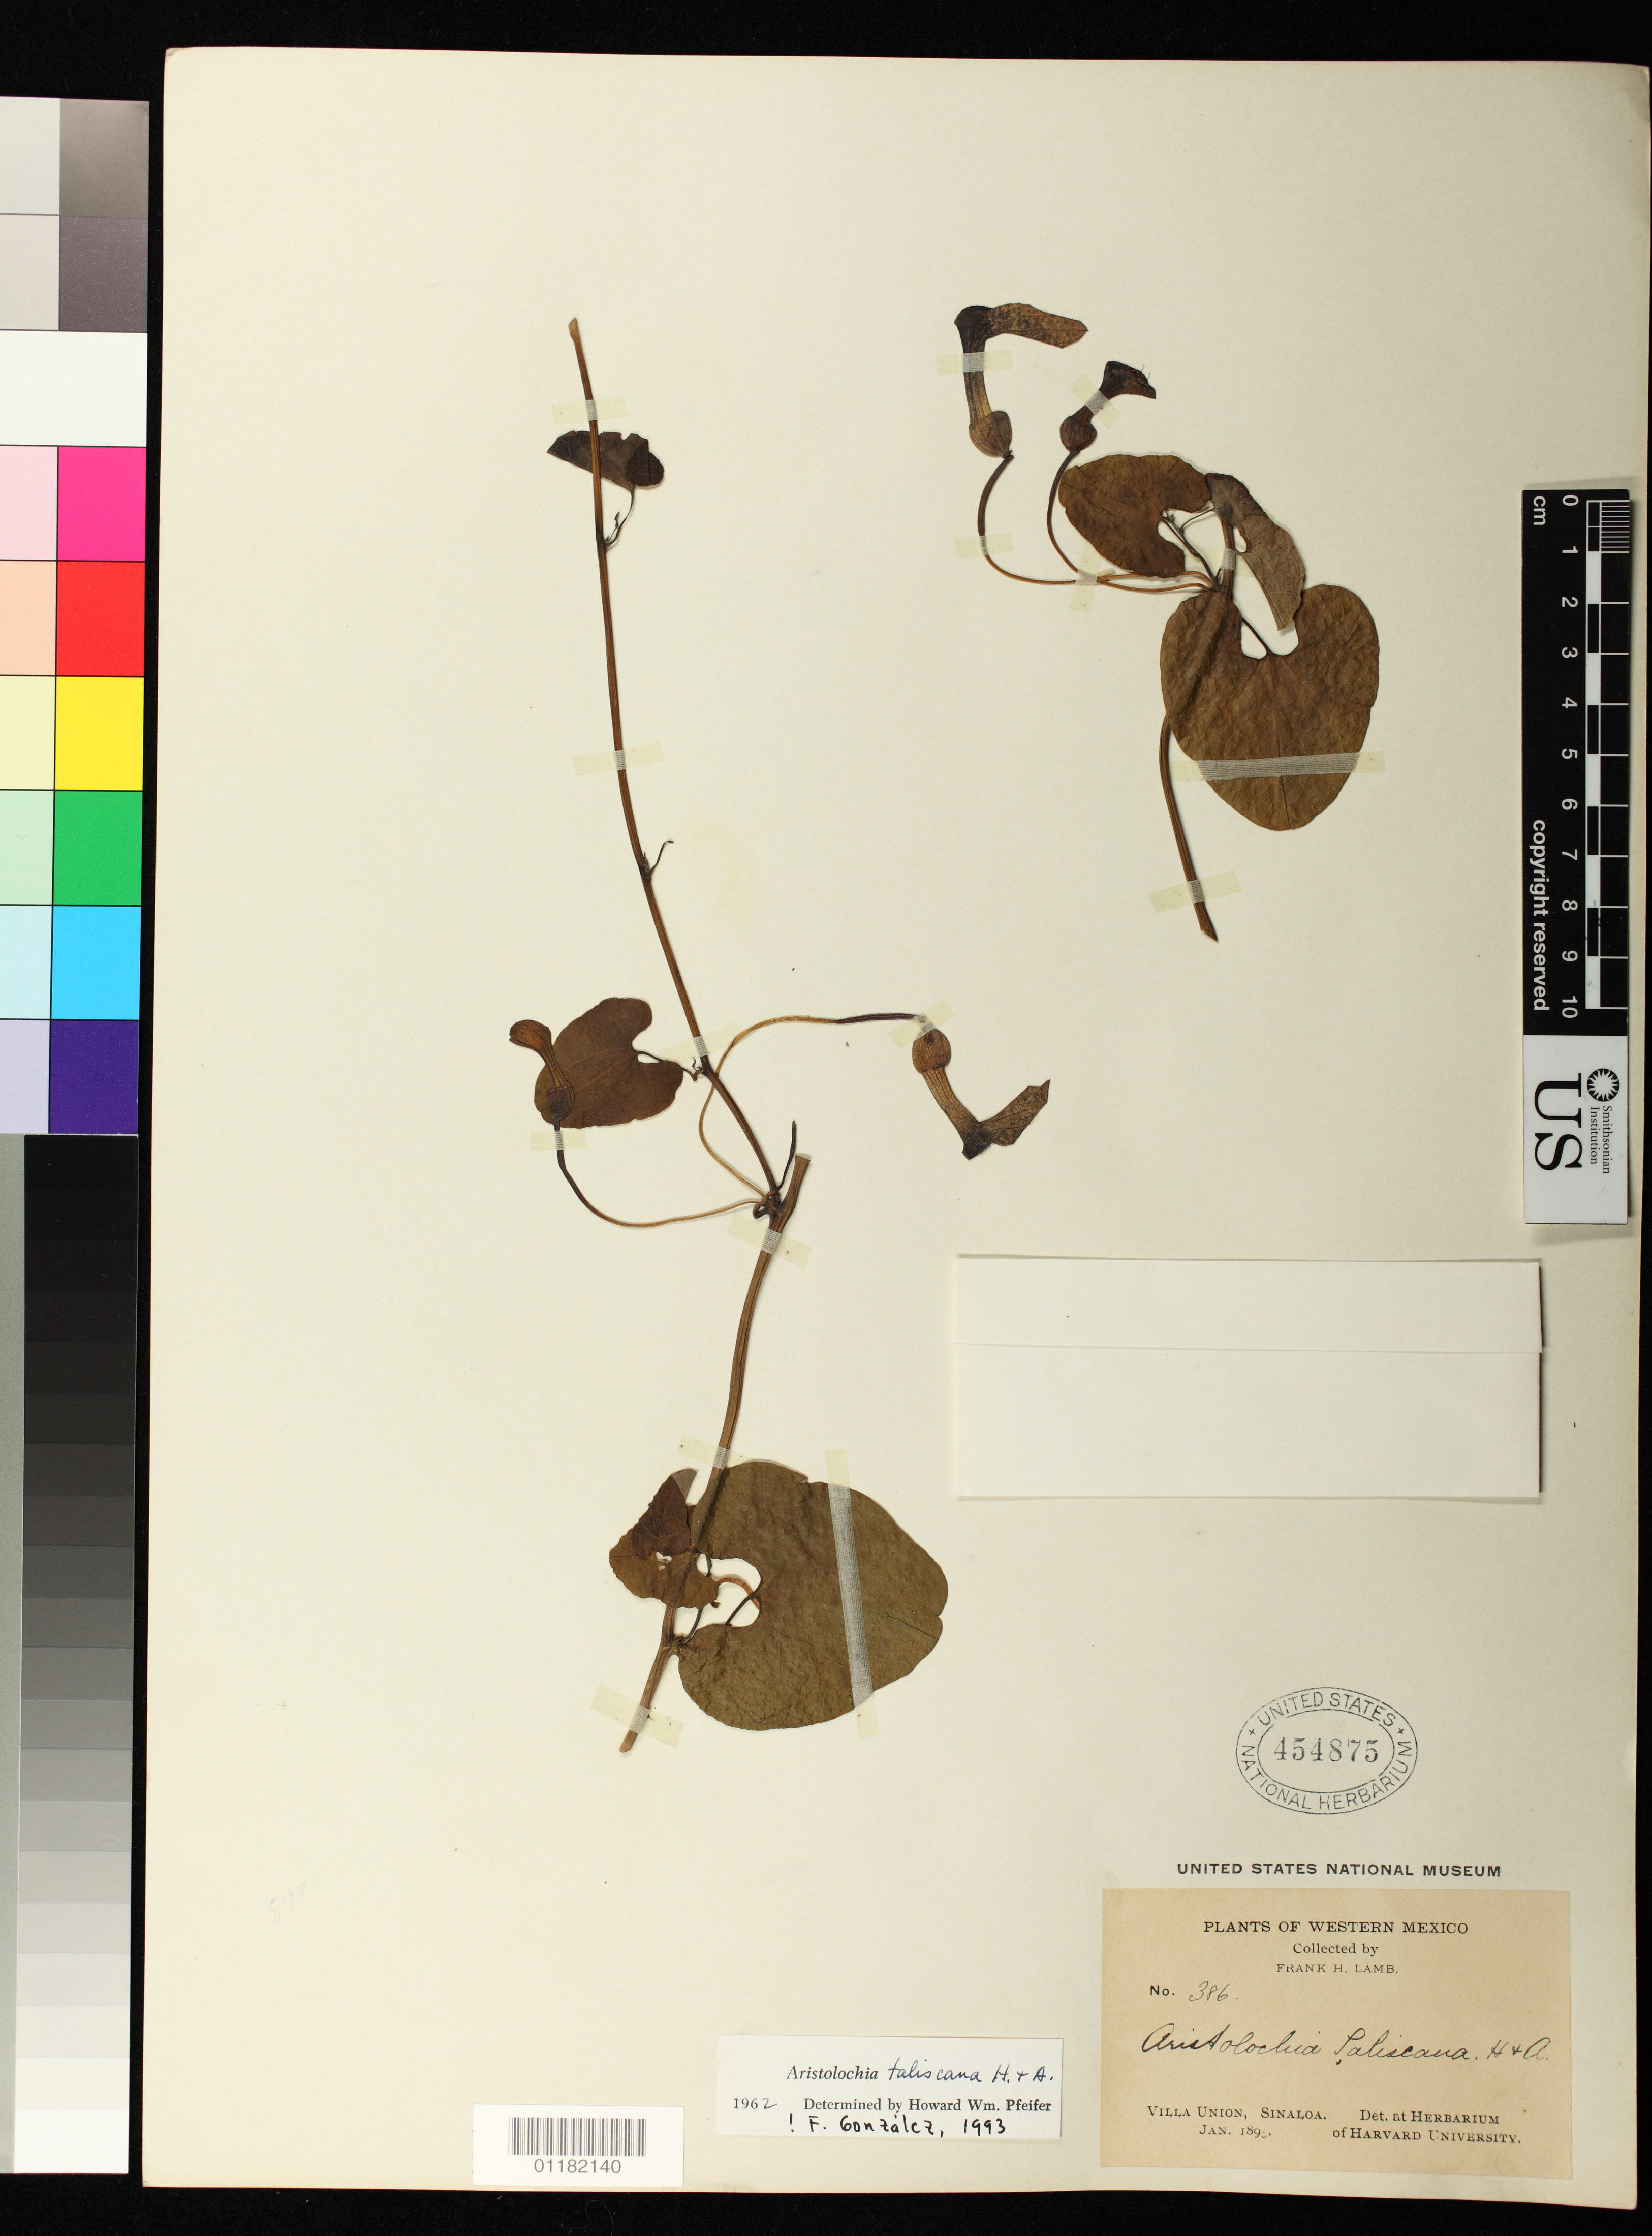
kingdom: Plantae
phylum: Tracheophyta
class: Magnoliopsida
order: Piperales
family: Aristolochiaceae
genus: Aristolochia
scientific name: Aristolochia taliscana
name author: Hook. & Arn.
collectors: F. H. Lamb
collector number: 386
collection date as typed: Jan 1895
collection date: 1895-01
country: Mexico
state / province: Sinaloa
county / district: Mazatlán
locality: Villa Unión.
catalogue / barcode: US 454875